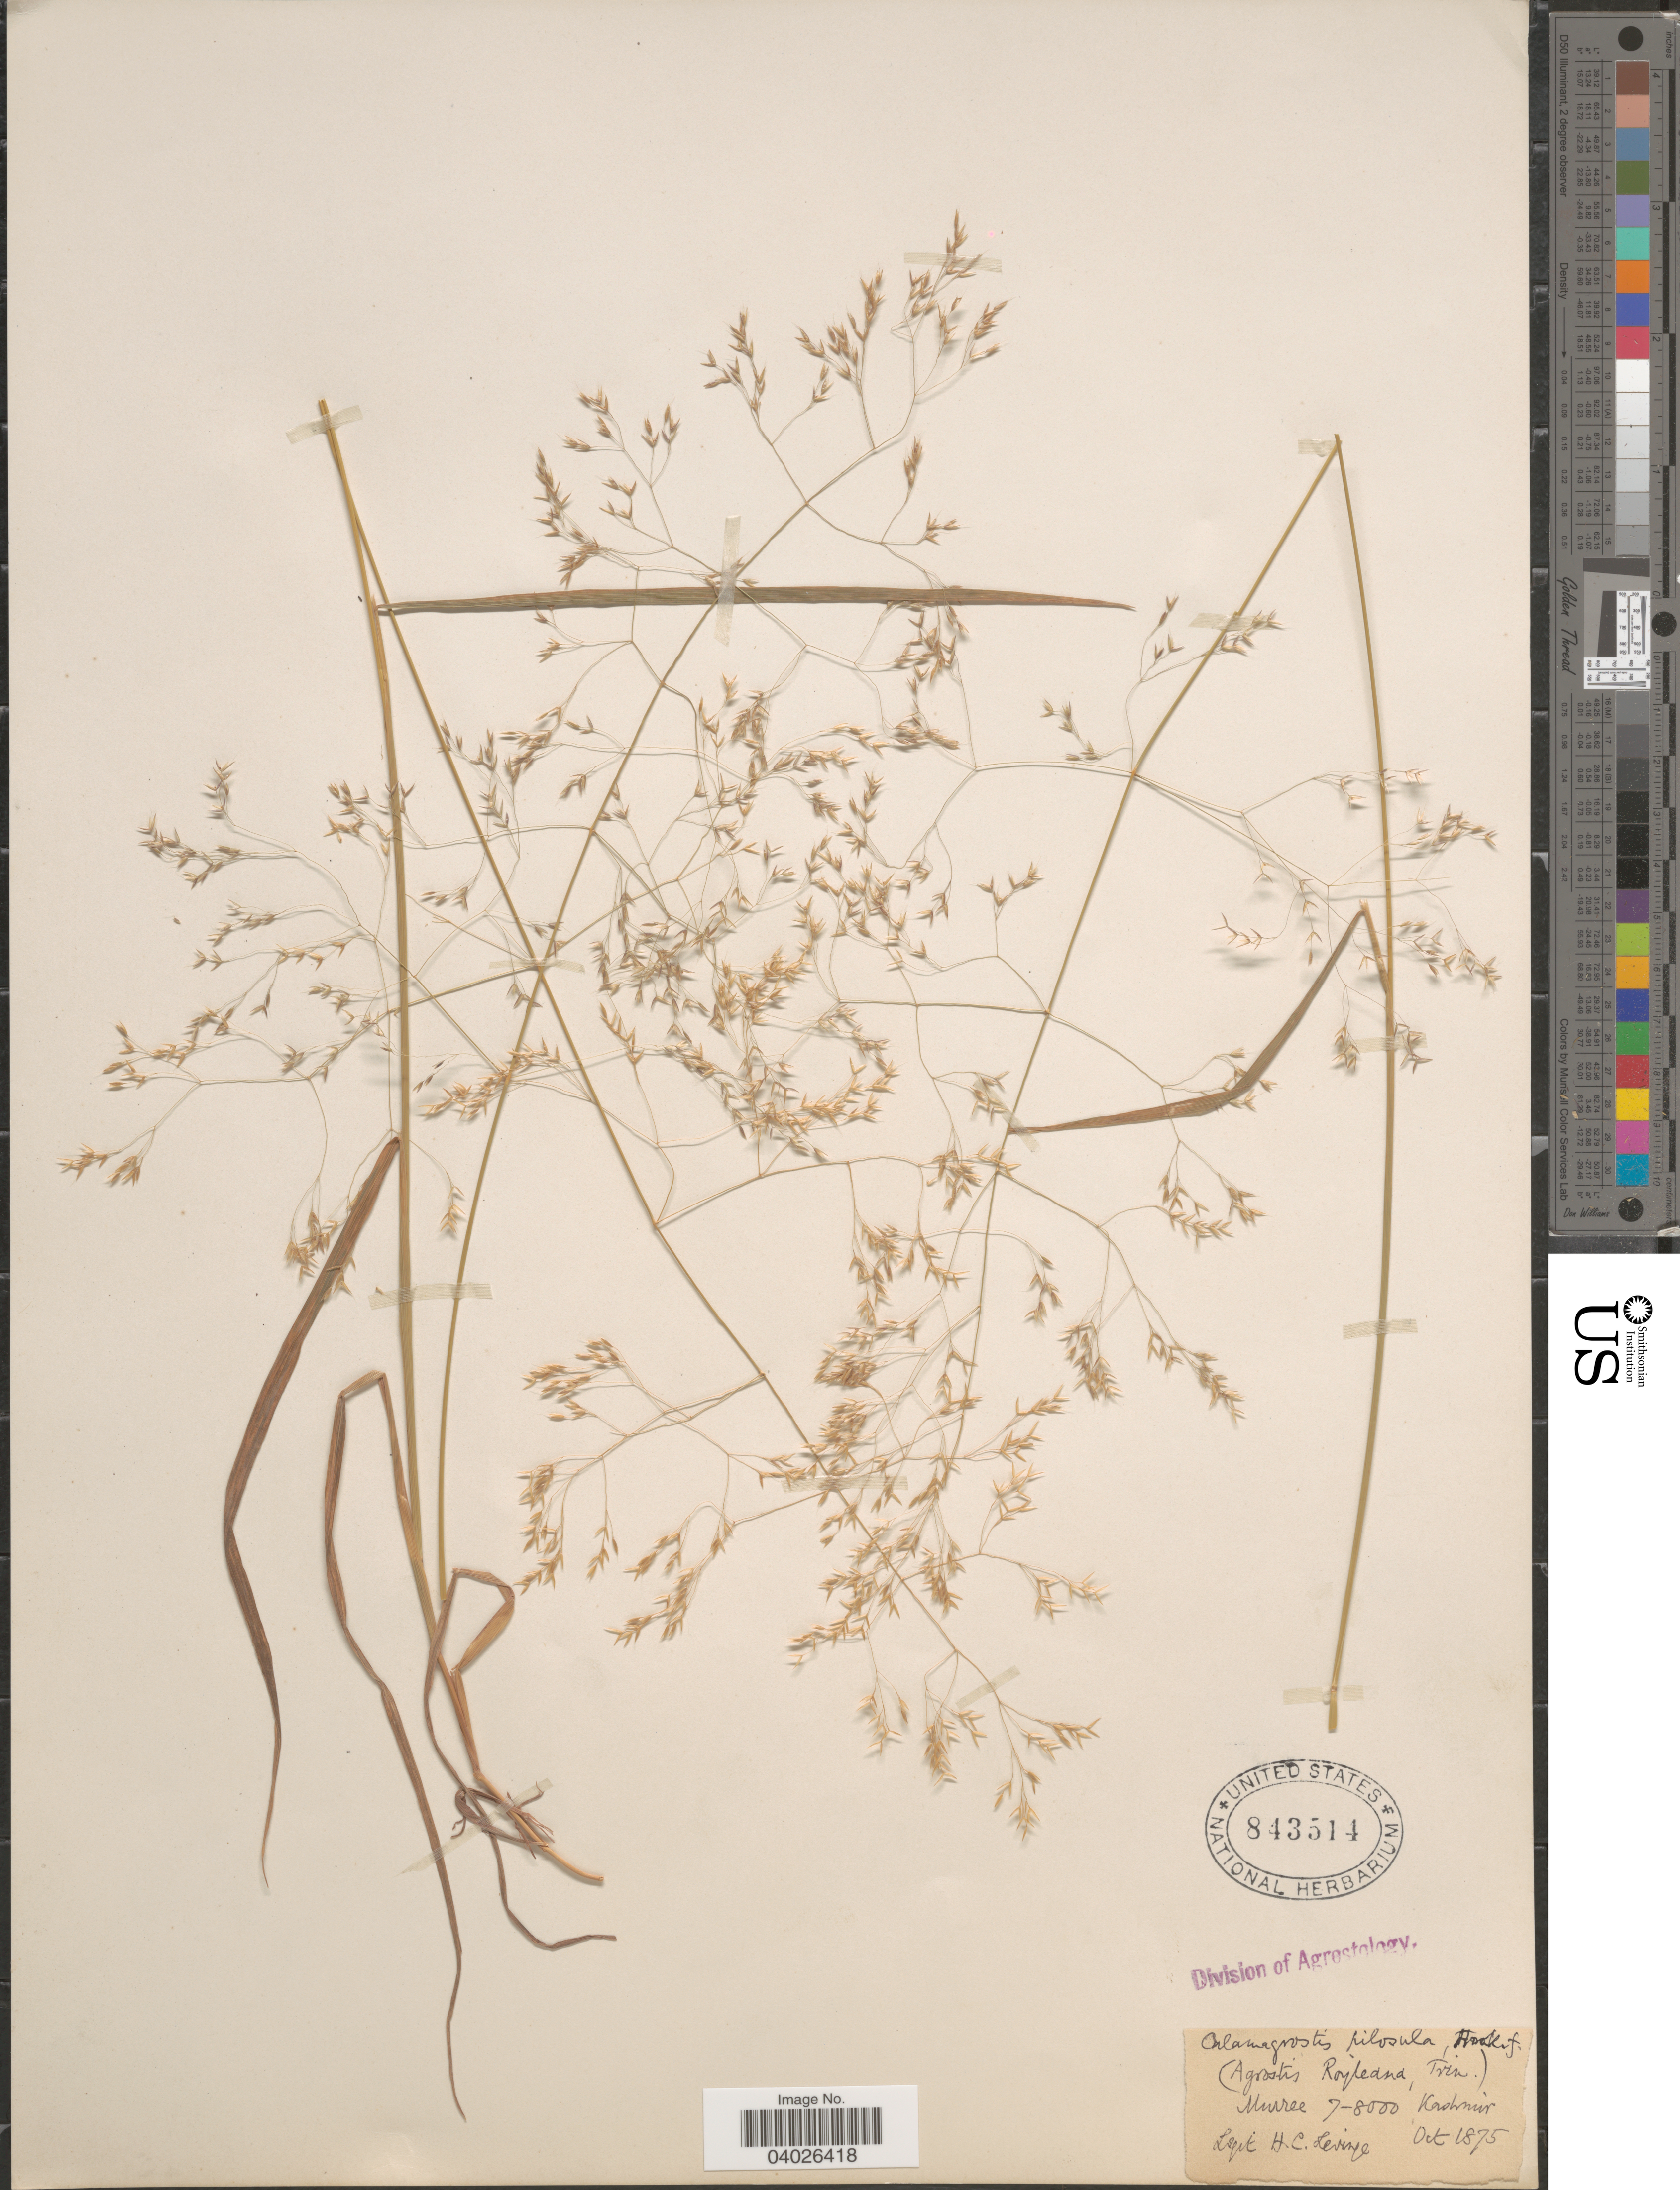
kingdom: Plantae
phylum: Tracheophyta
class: Liliopsida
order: Poales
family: Poaceae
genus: Agrostis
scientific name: Agrostis pilosula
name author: Trin.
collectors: H. Levinge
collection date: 1875-10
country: Pakistan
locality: Murree. Kashmir.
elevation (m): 2134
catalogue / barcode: US 843514